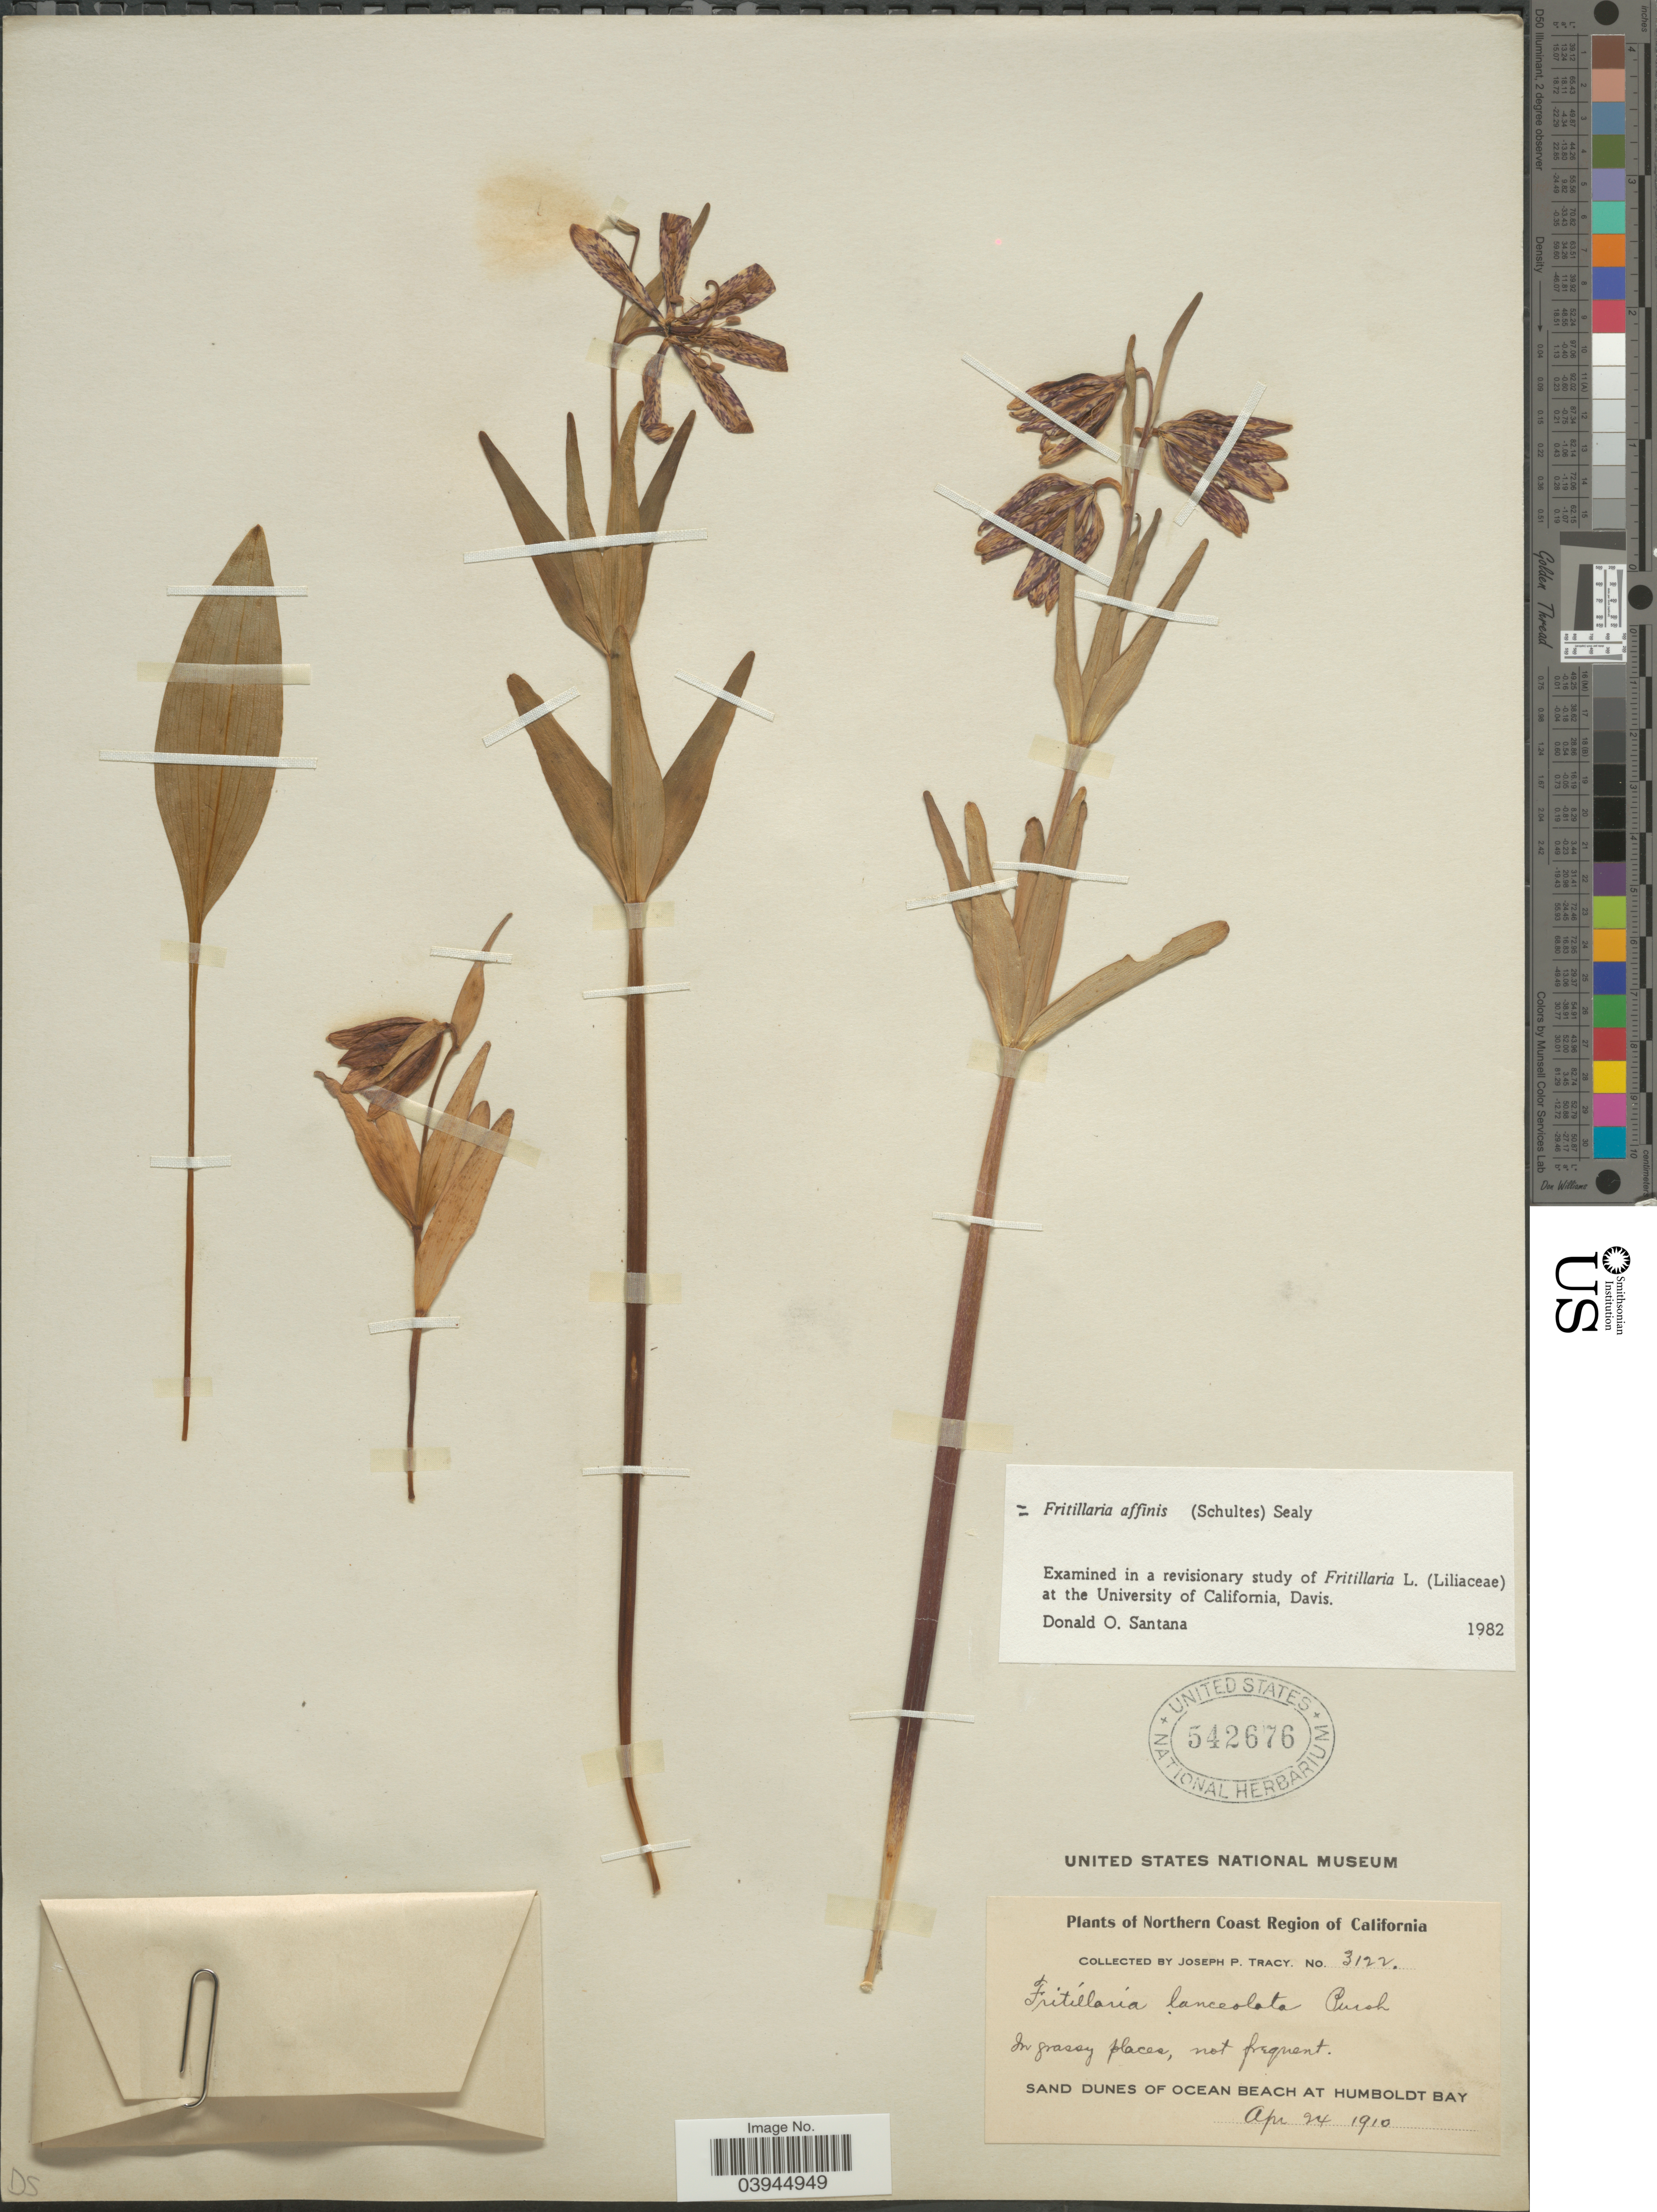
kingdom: Plantae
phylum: Tracheophyta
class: Liliopsida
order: Liliales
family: Liliaceae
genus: Fritillaria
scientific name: Fritillaria affinis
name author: (Schult. & Schult. f.) Sealy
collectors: J. Tracy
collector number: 3122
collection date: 1910-04-24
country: United States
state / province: California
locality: Northern Coast Region of California. Sand dunes of ocean beach at Humboldt Bay.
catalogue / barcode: US 542676